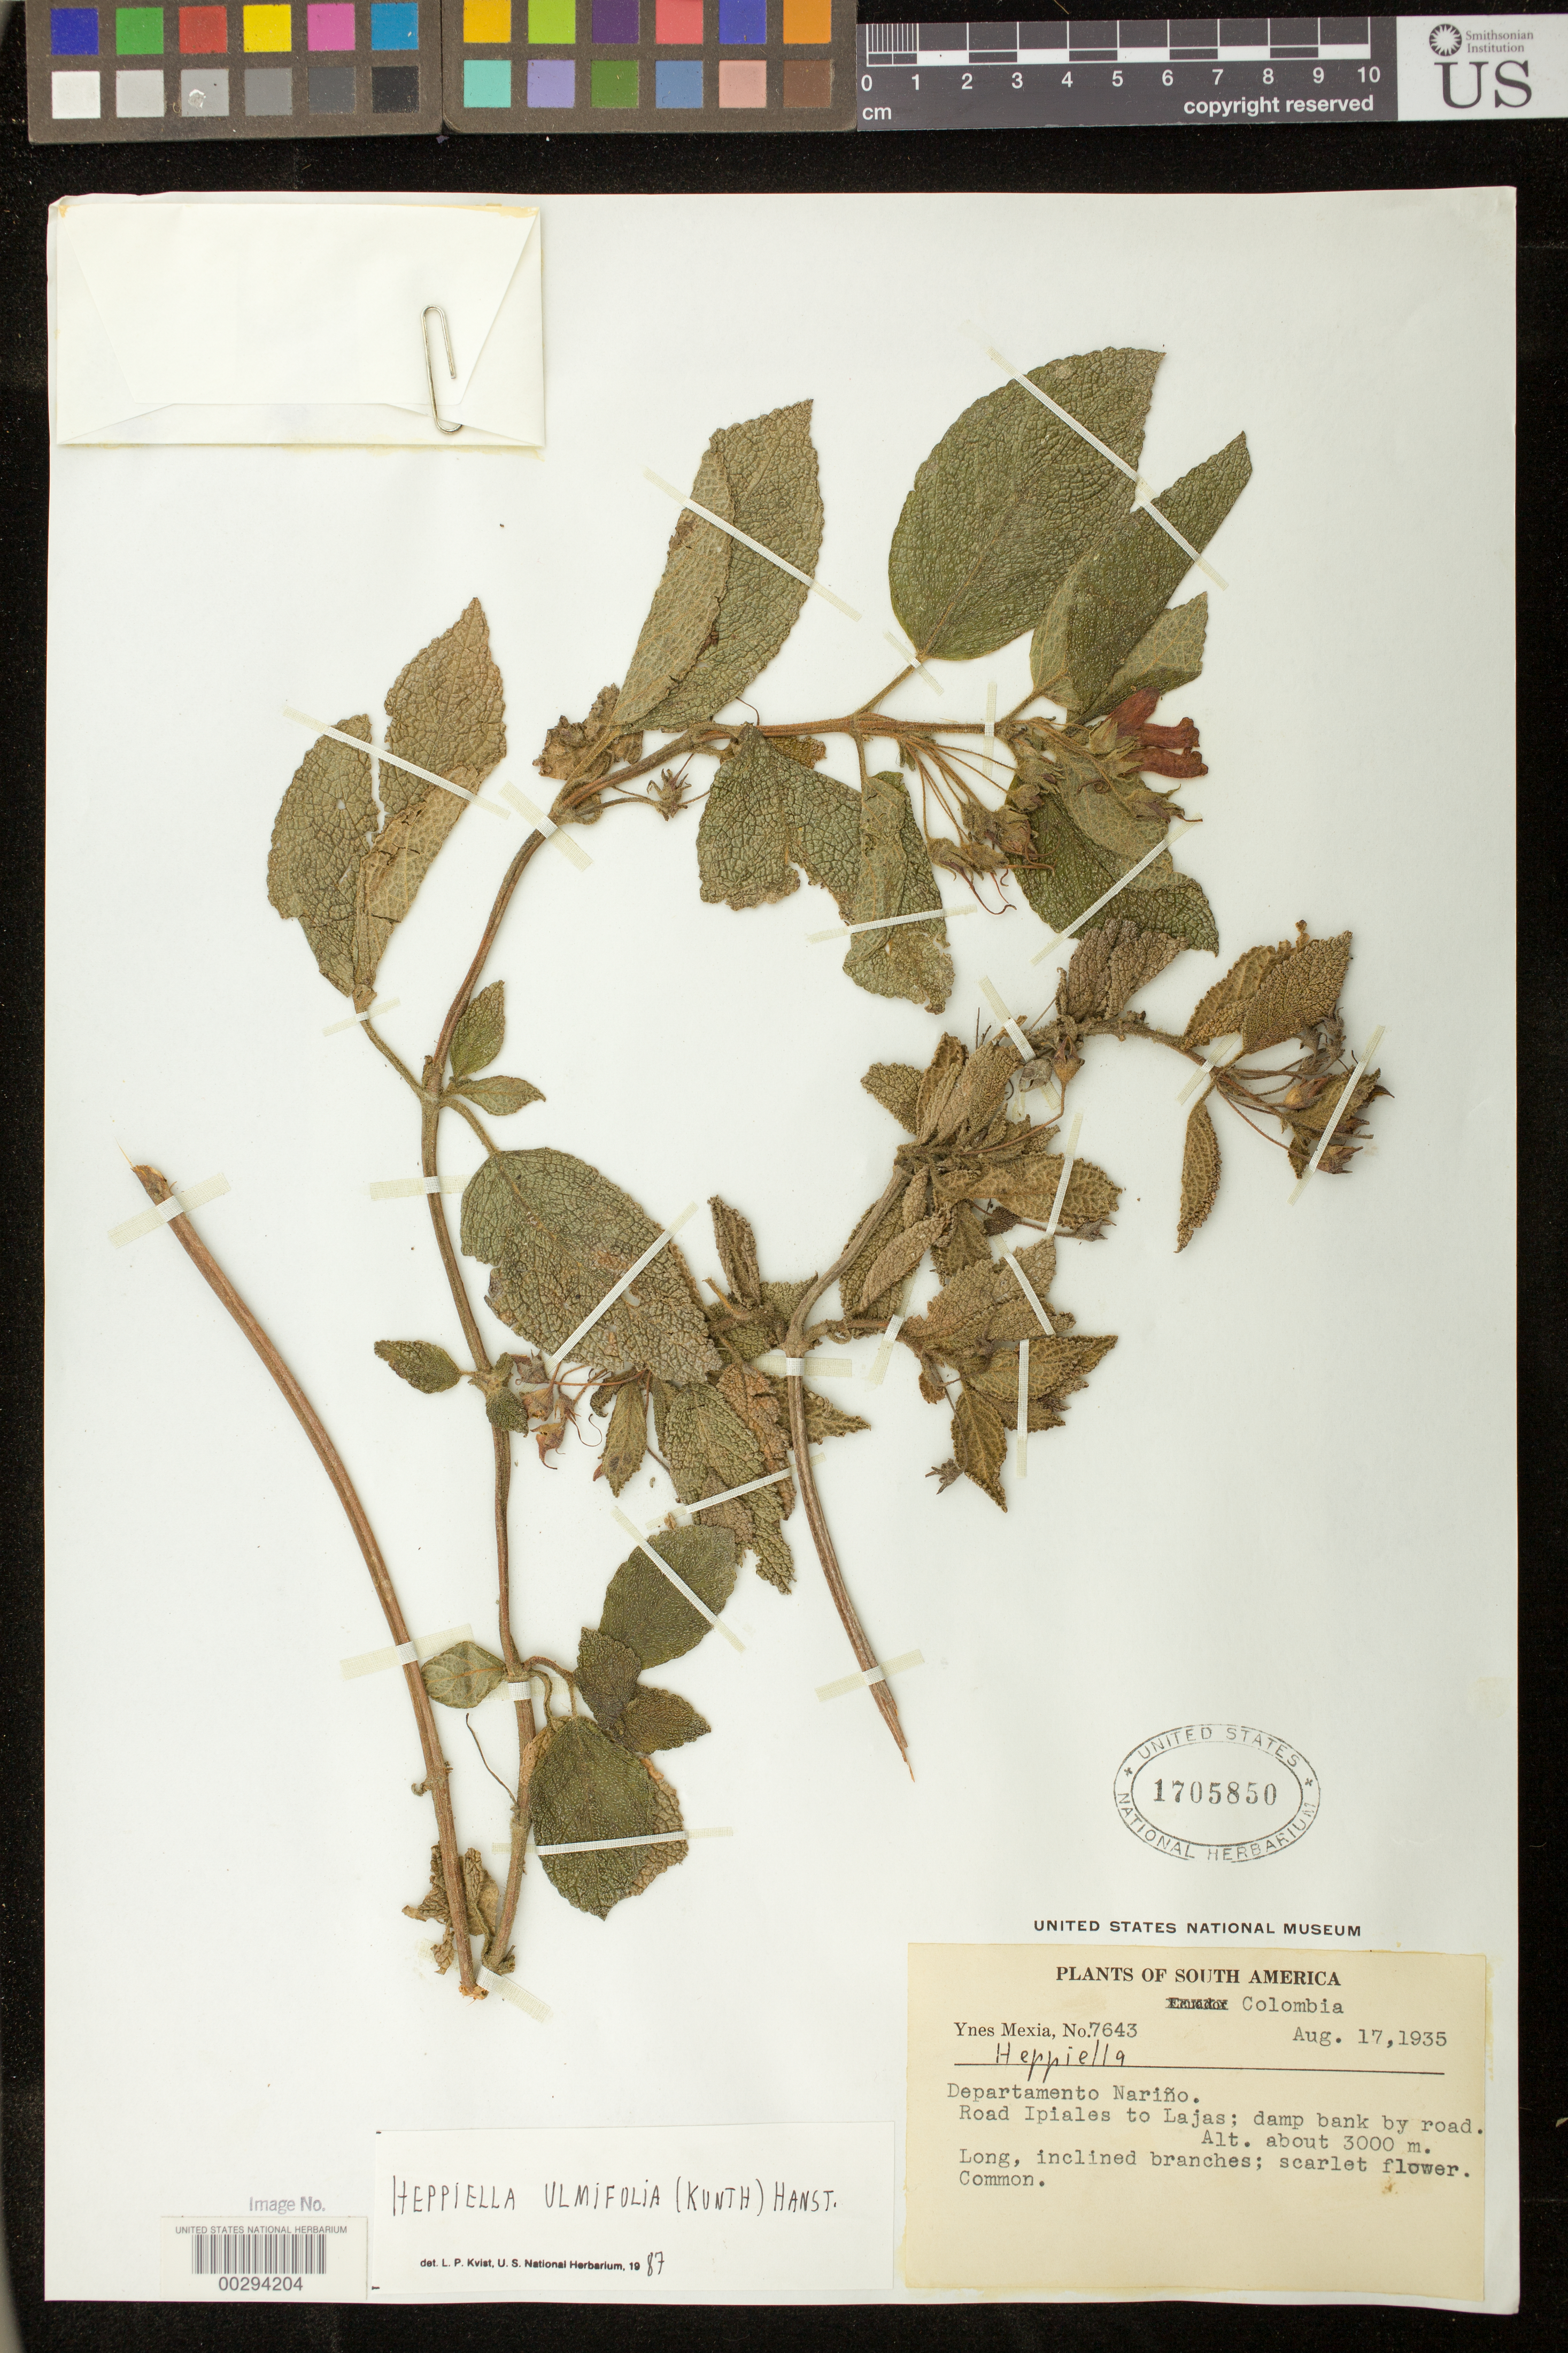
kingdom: Plantae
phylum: Tracheophyta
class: Magnoliopsida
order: Lamiales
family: Gesneriaceae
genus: Heppiella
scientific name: Heppiella ulmifolia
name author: (Kunth) Hanst.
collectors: Y. Mexia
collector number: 7643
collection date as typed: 17 Aug 1935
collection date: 1935-08-17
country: Colombia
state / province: Nariño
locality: Road Ipiales to Lajas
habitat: Damp bank by road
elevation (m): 3000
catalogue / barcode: US 1705850